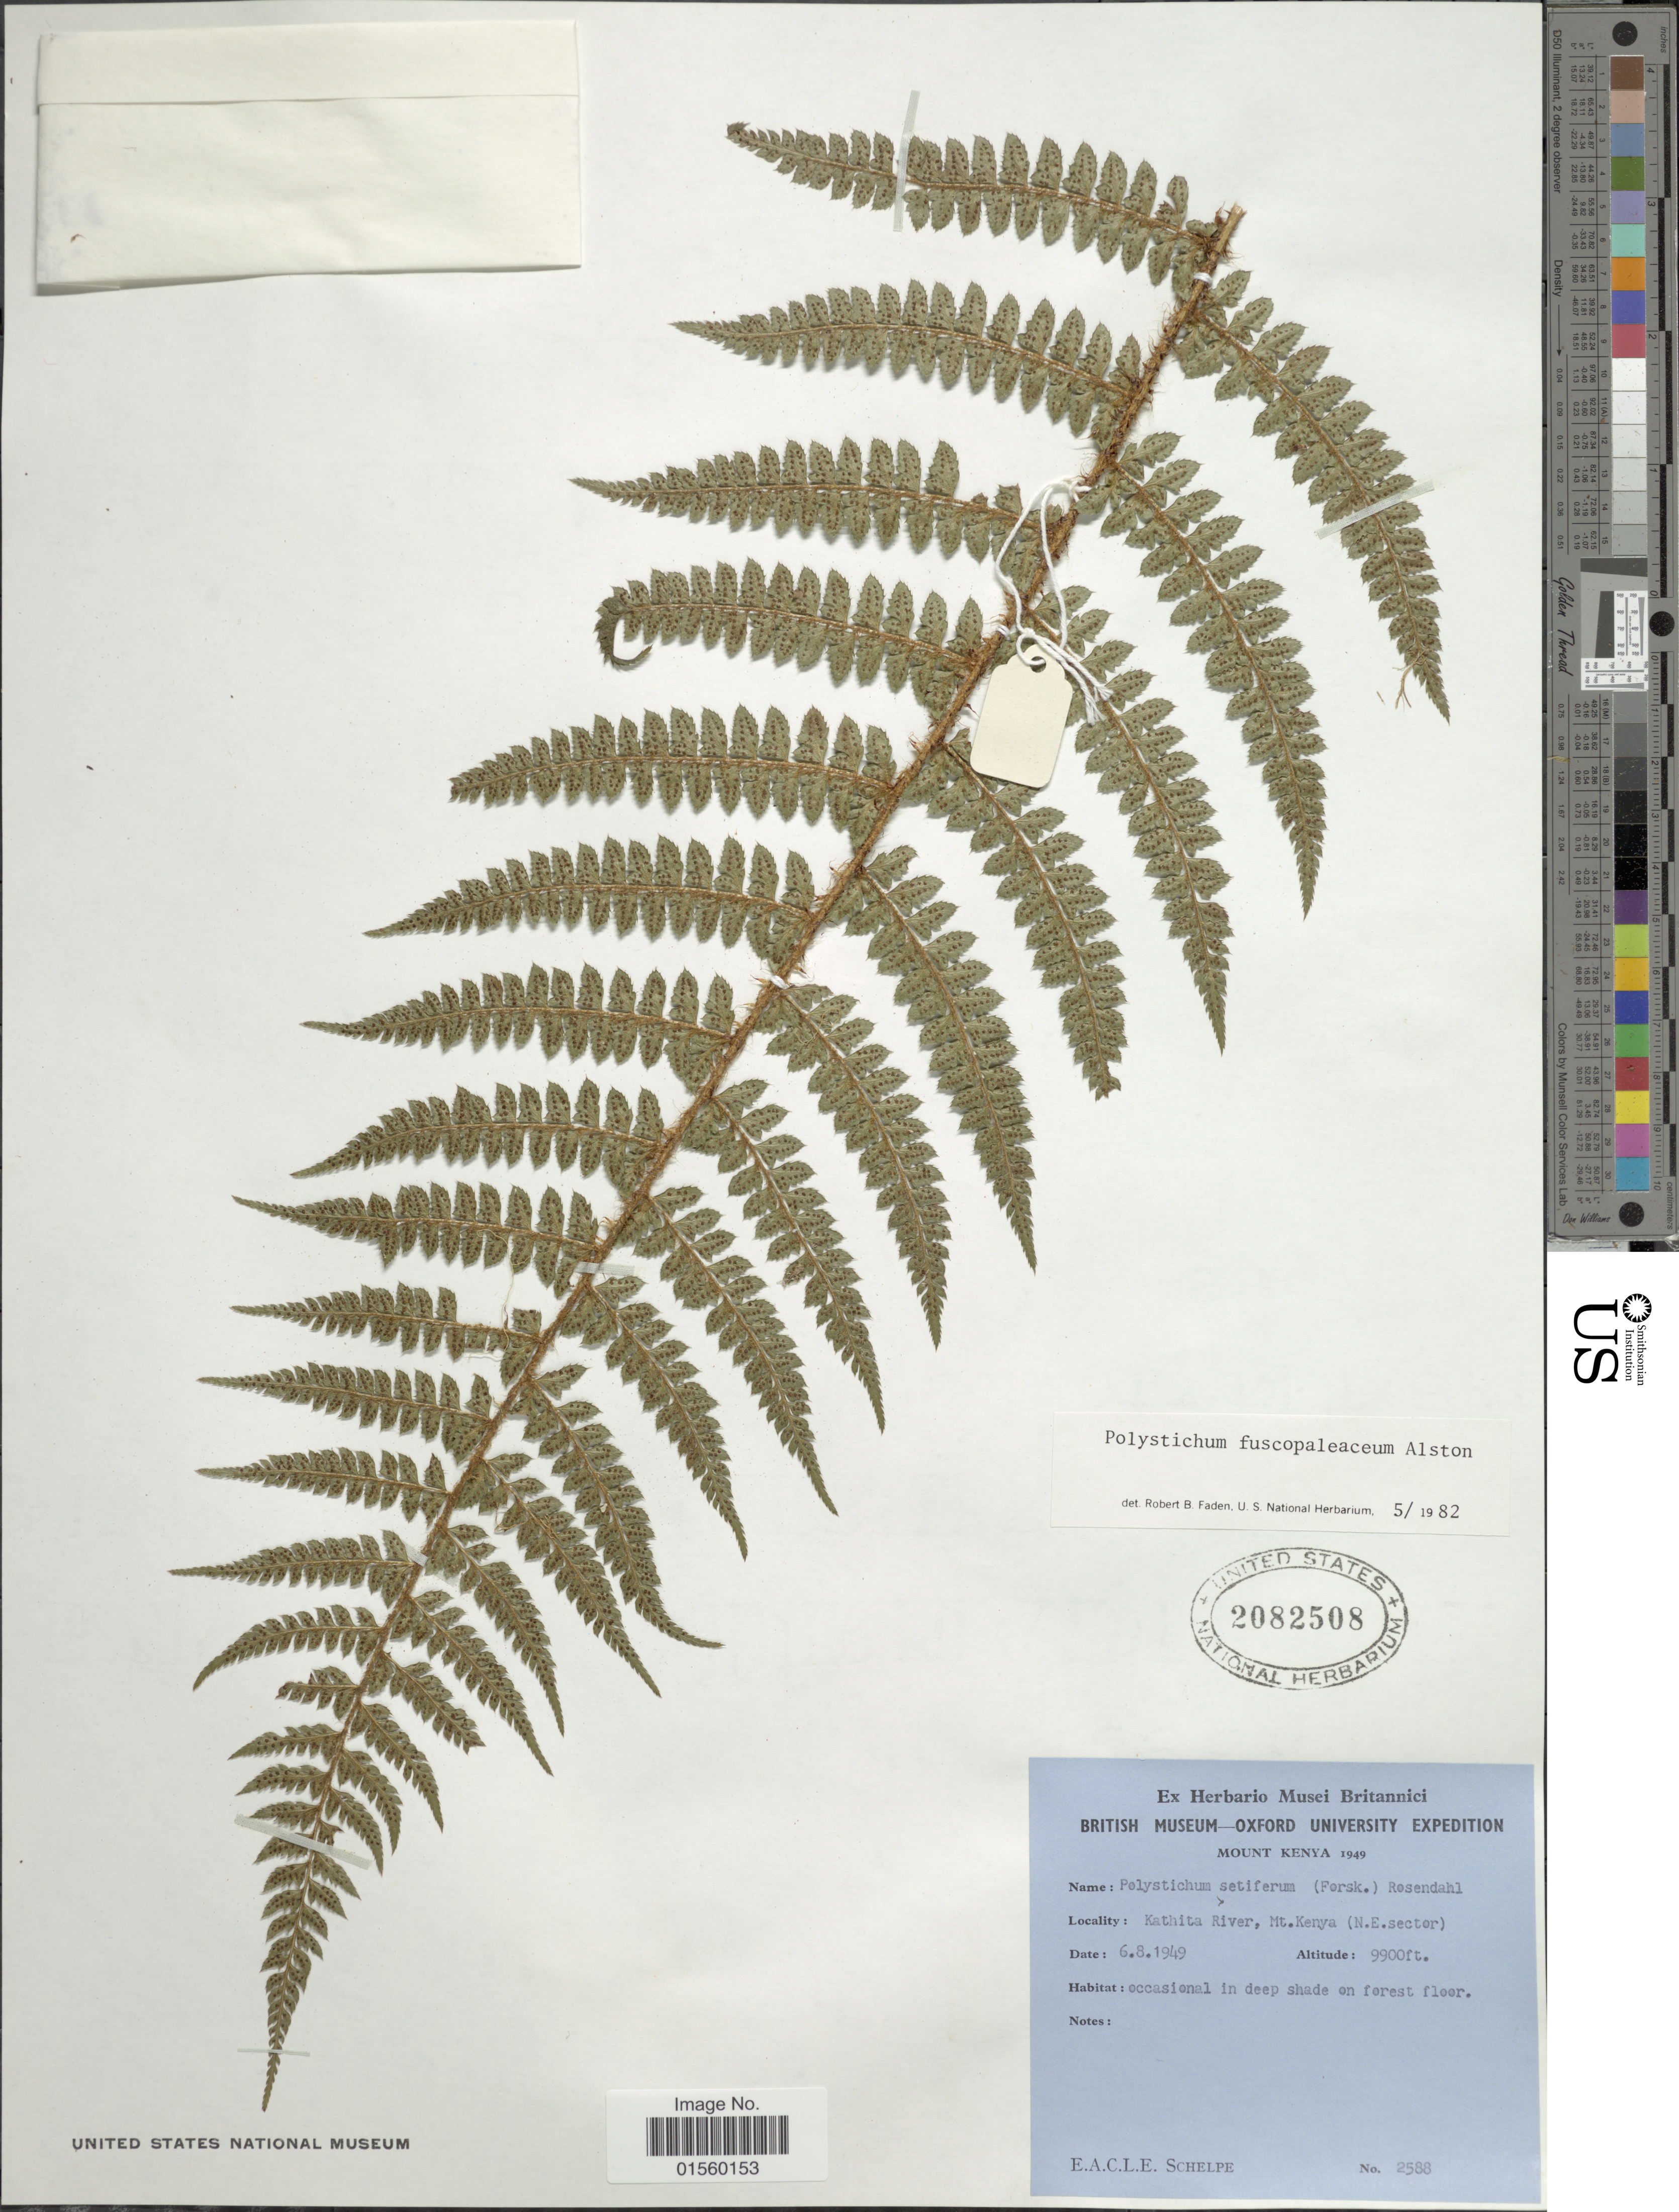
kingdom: Plantae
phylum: Tracheophyta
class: Polypodiopsida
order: Polypodiales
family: Dryopteridaceae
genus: Polystichum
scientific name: Polystichum fuscopaleaceum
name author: Alston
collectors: E. A. C. L. E. Schelpe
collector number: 2588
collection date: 1949-08-06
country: Kenya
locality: Kathita River, Mt. Kenya (N. E. sector)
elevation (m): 3018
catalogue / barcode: US 2082508